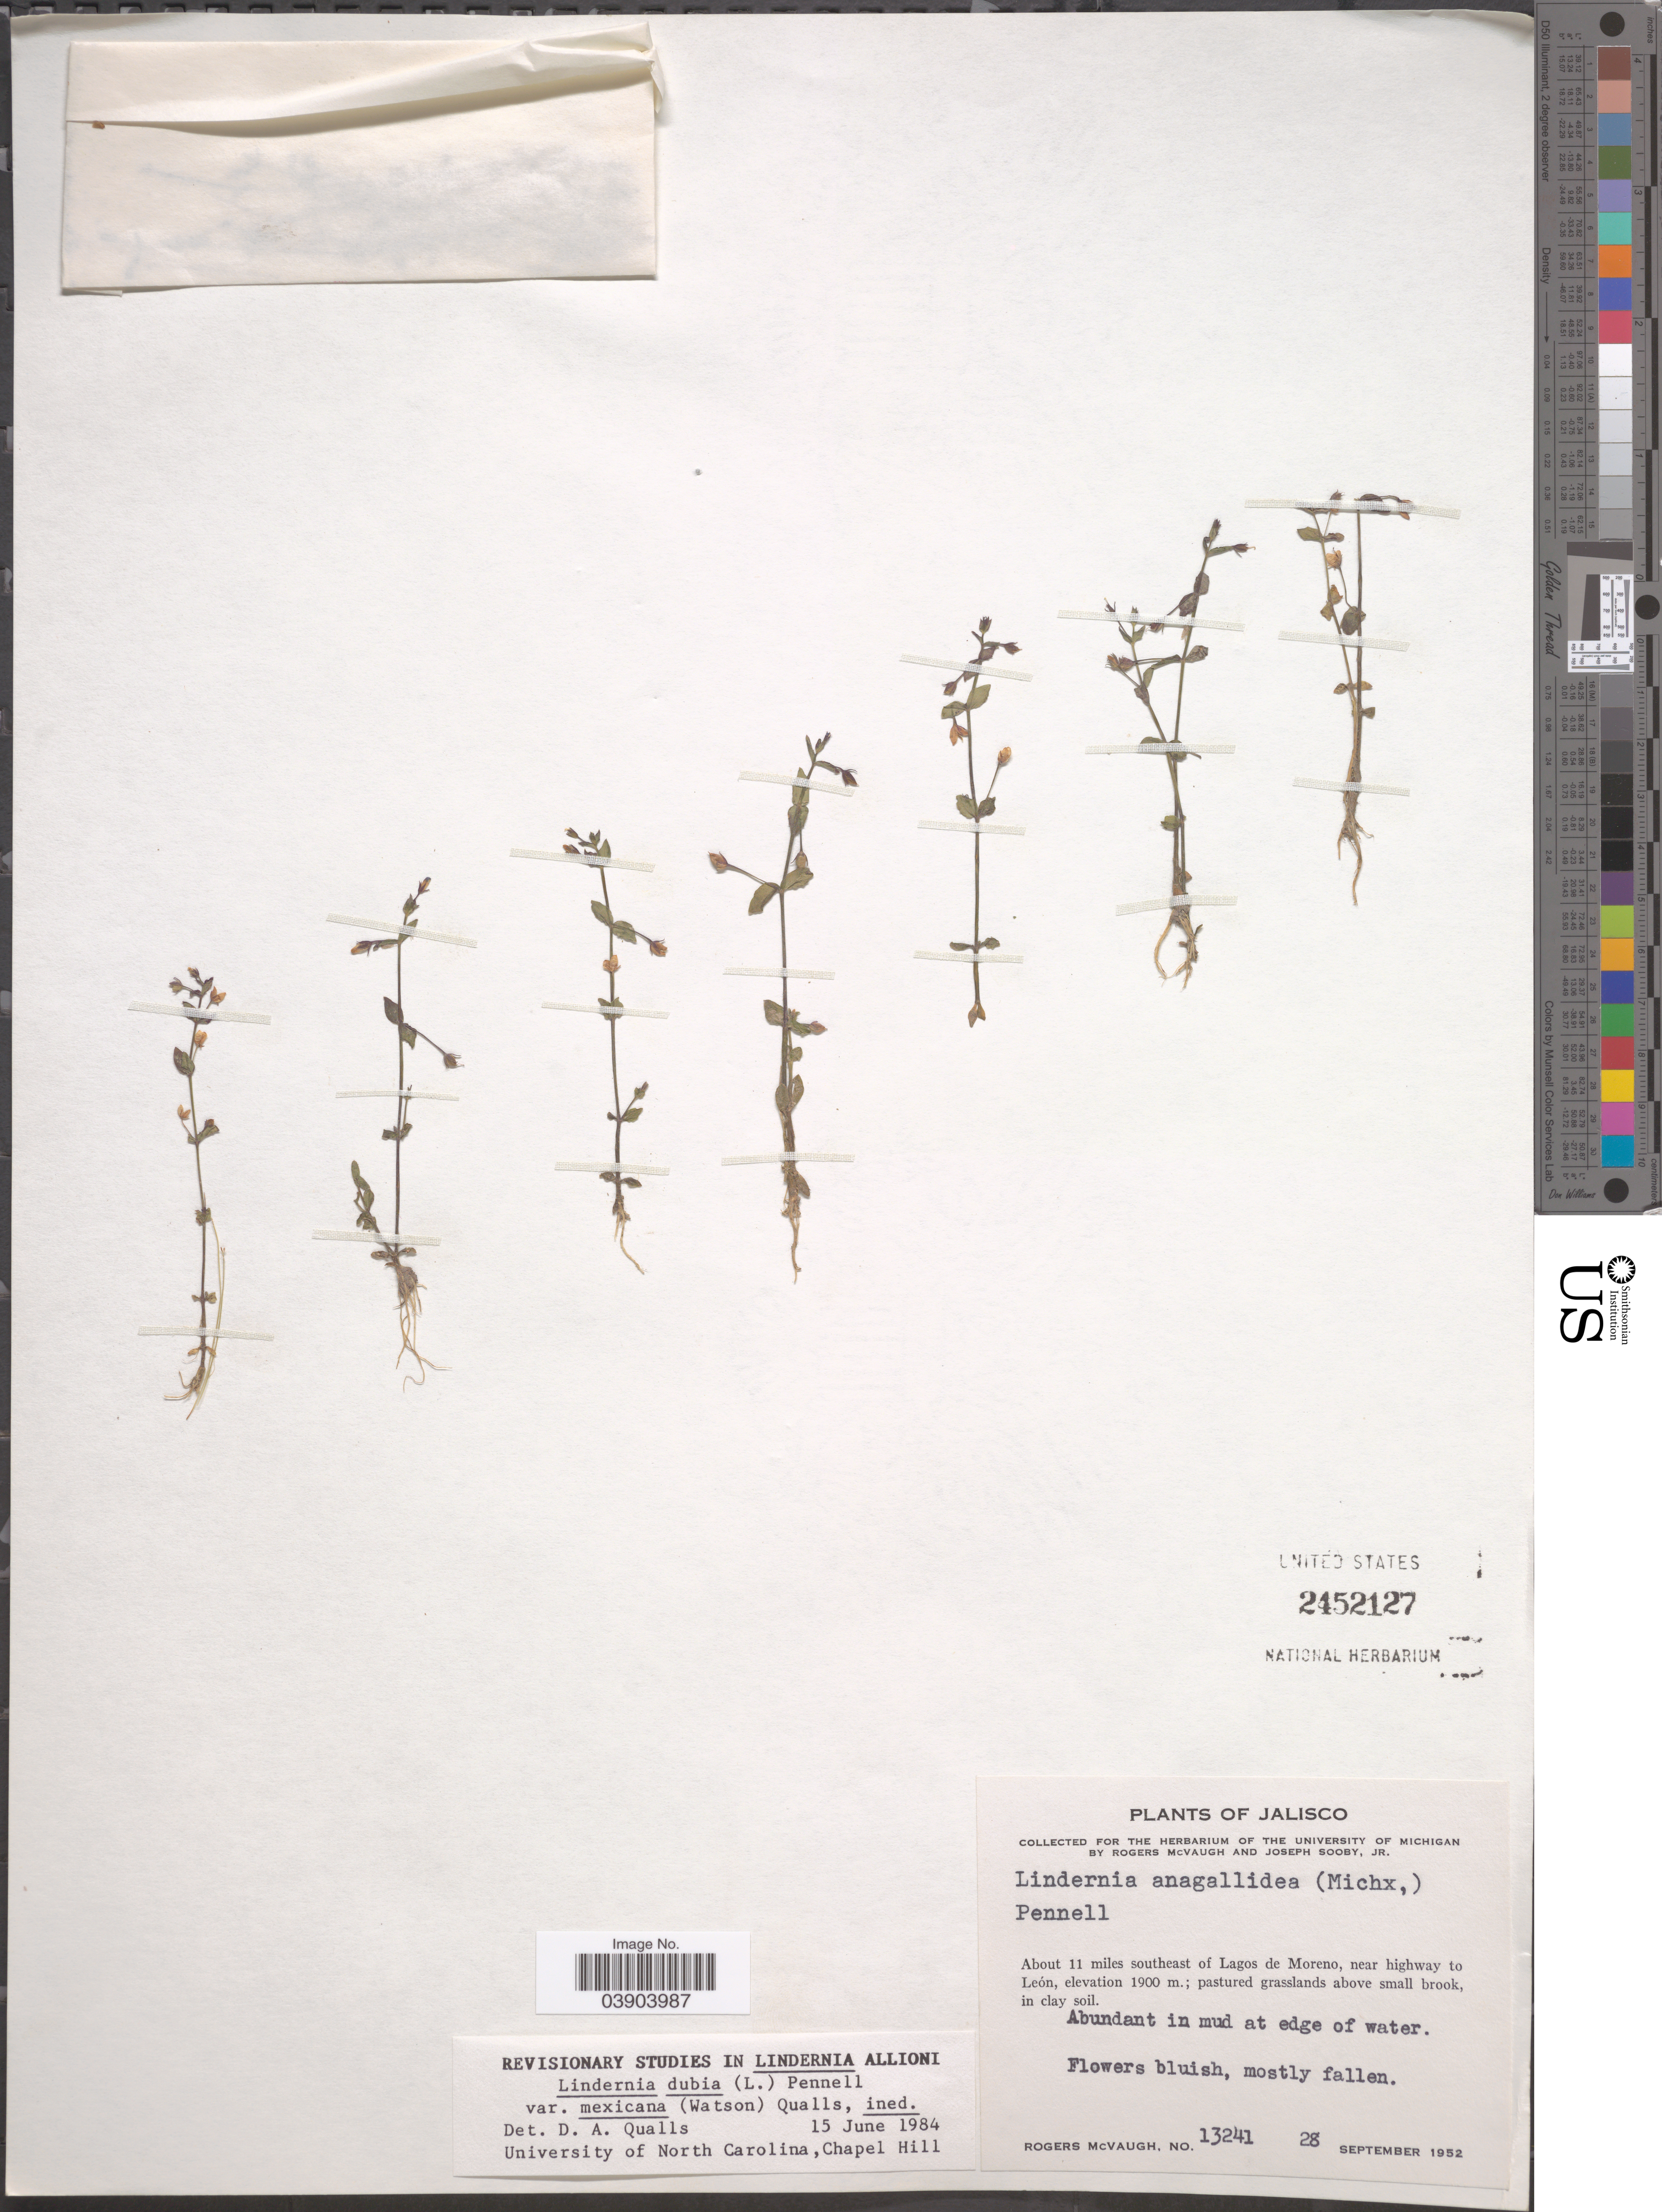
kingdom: Plantae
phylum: Tracheophyta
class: Magnoliopsida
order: Lamiales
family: Linderniaceae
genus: Lindernia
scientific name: Lindernia dubia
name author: (L.) Pennell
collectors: R. McVaugh & J. Sooby Jr.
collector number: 13241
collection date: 1952-09-28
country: Mexico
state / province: Jalisco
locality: About 11 miles southeast of Lagos de Moreno, near highway to León.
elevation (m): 1900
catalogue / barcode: US 2452127